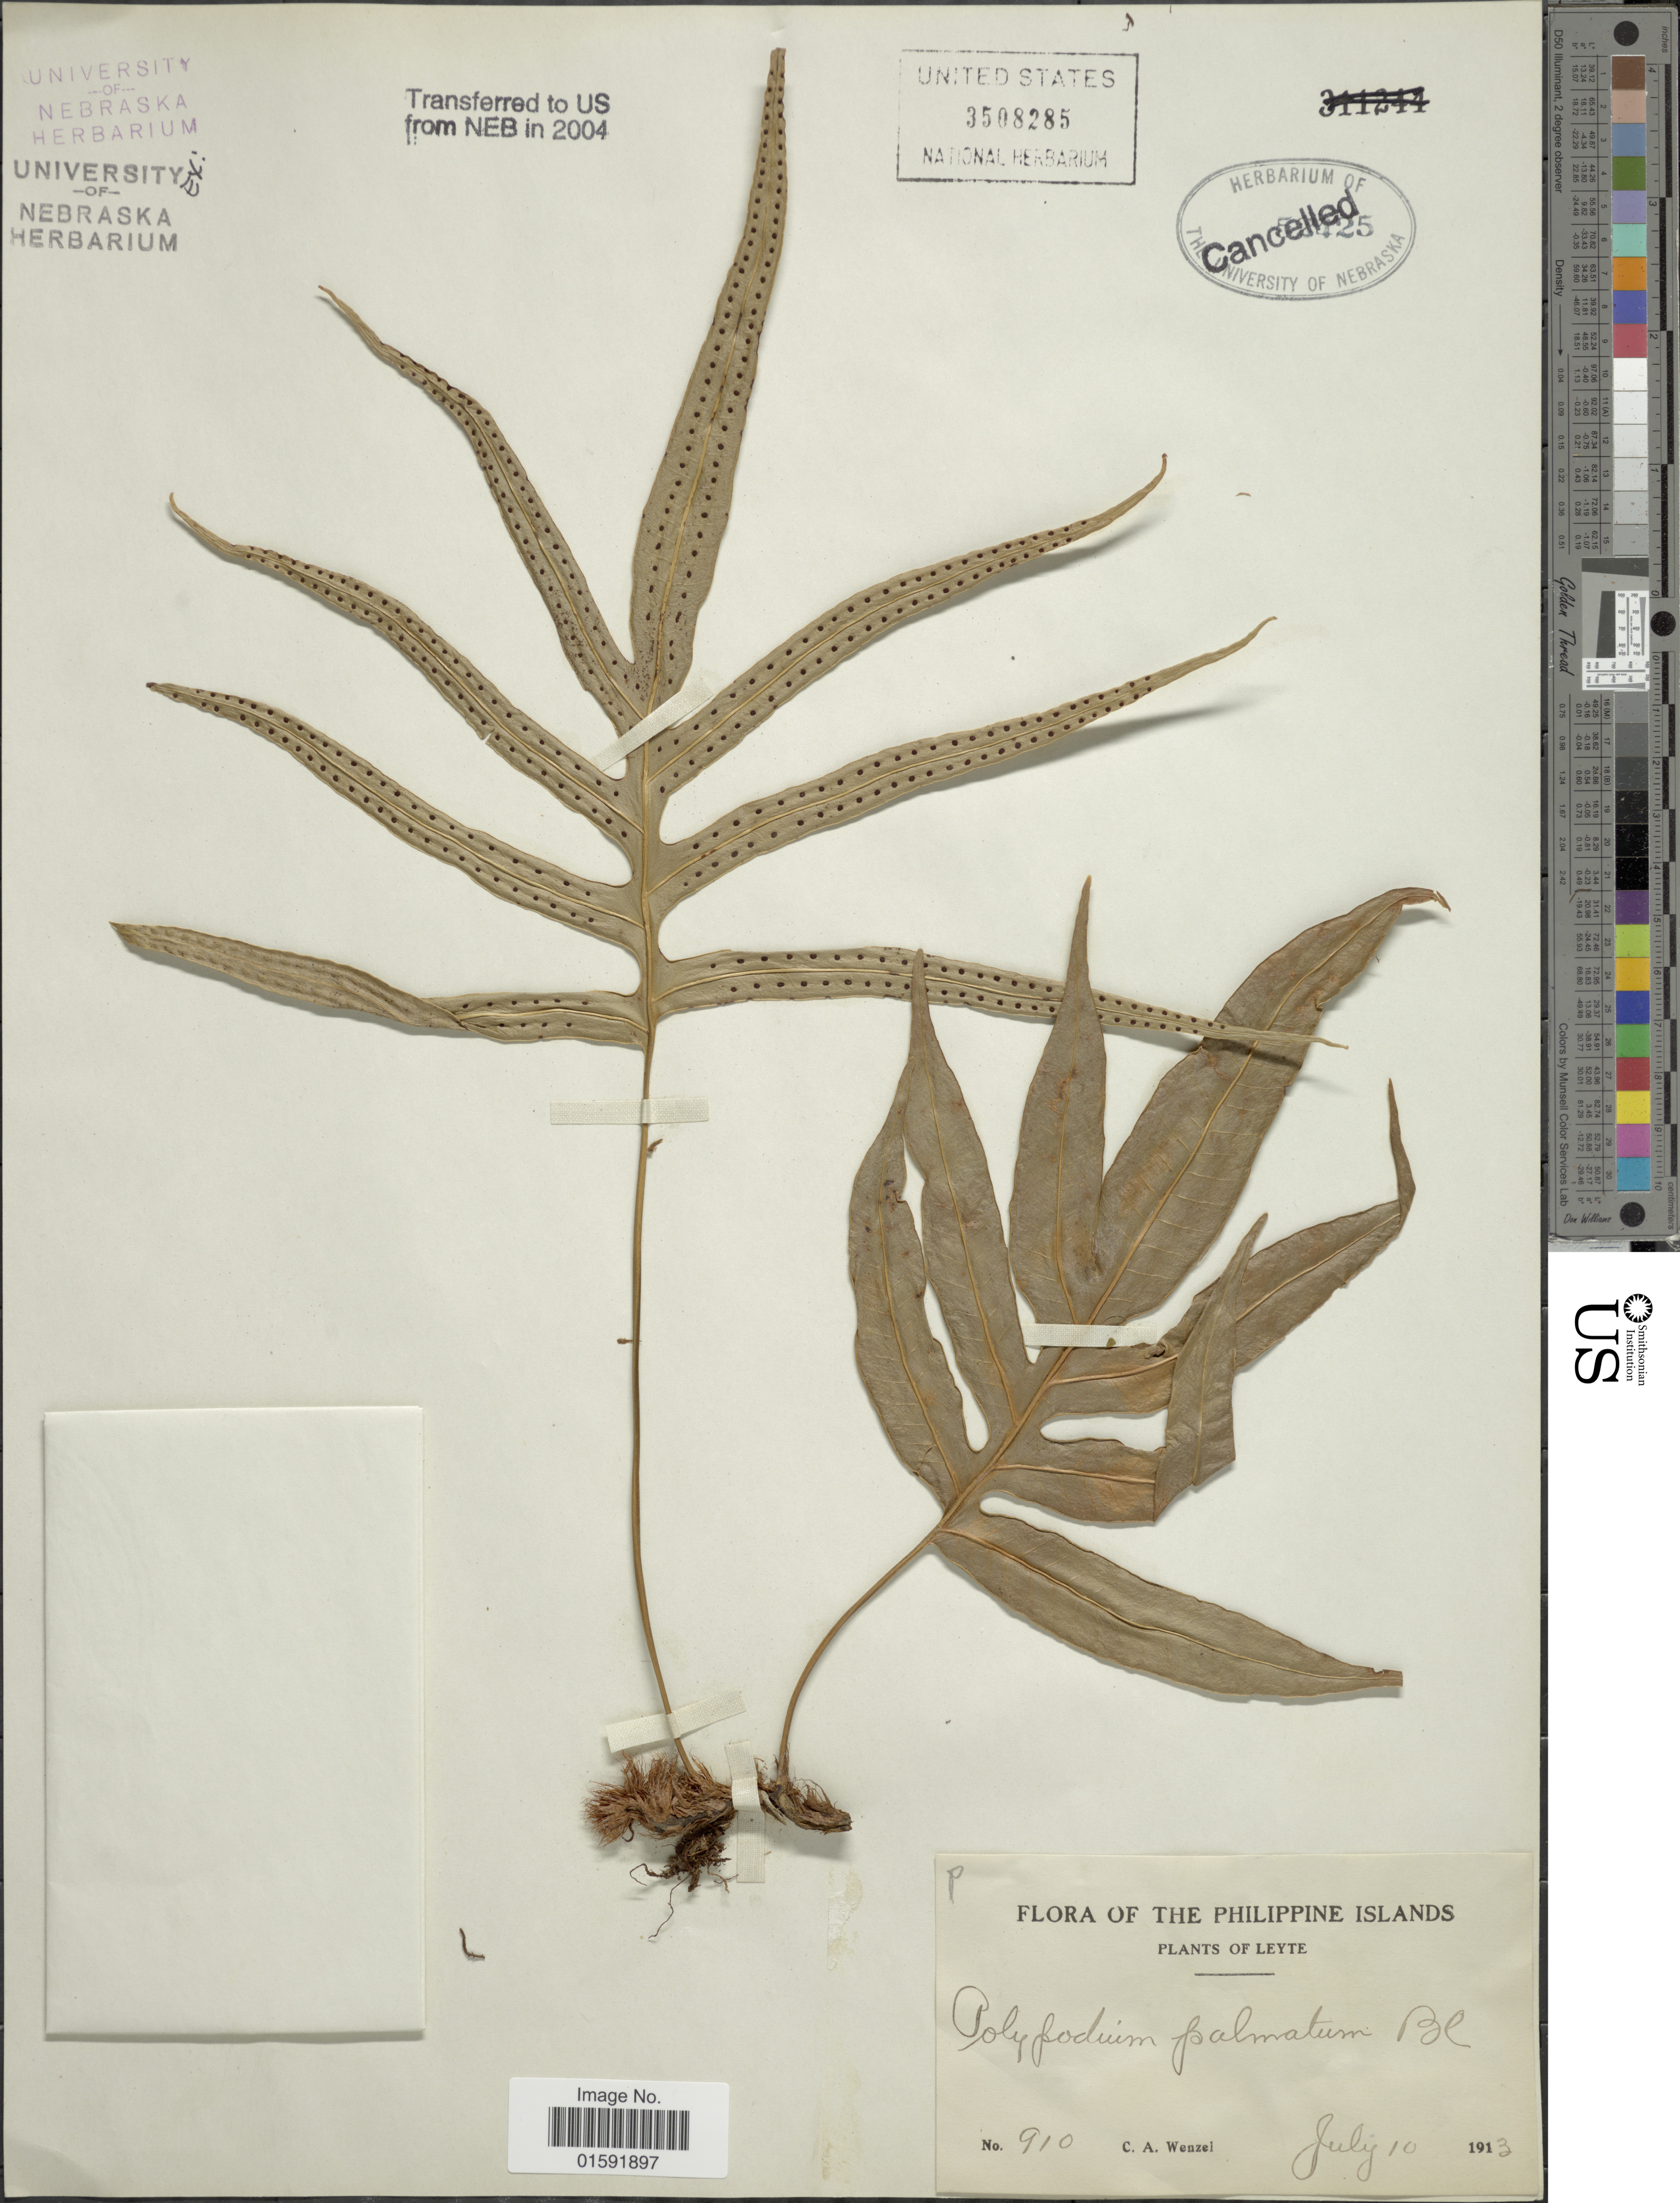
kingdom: Plantae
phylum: Tracheophyta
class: Polypodiopsida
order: Polypodiales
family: Polypodiaceae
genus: Selliguea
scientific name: Selliguea taeniata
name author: Parris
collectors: C. Wenzel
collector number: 910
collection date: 1913-07-10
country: Philippines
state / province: Eastern Visayas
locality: Leyte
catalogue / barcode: US 3508285